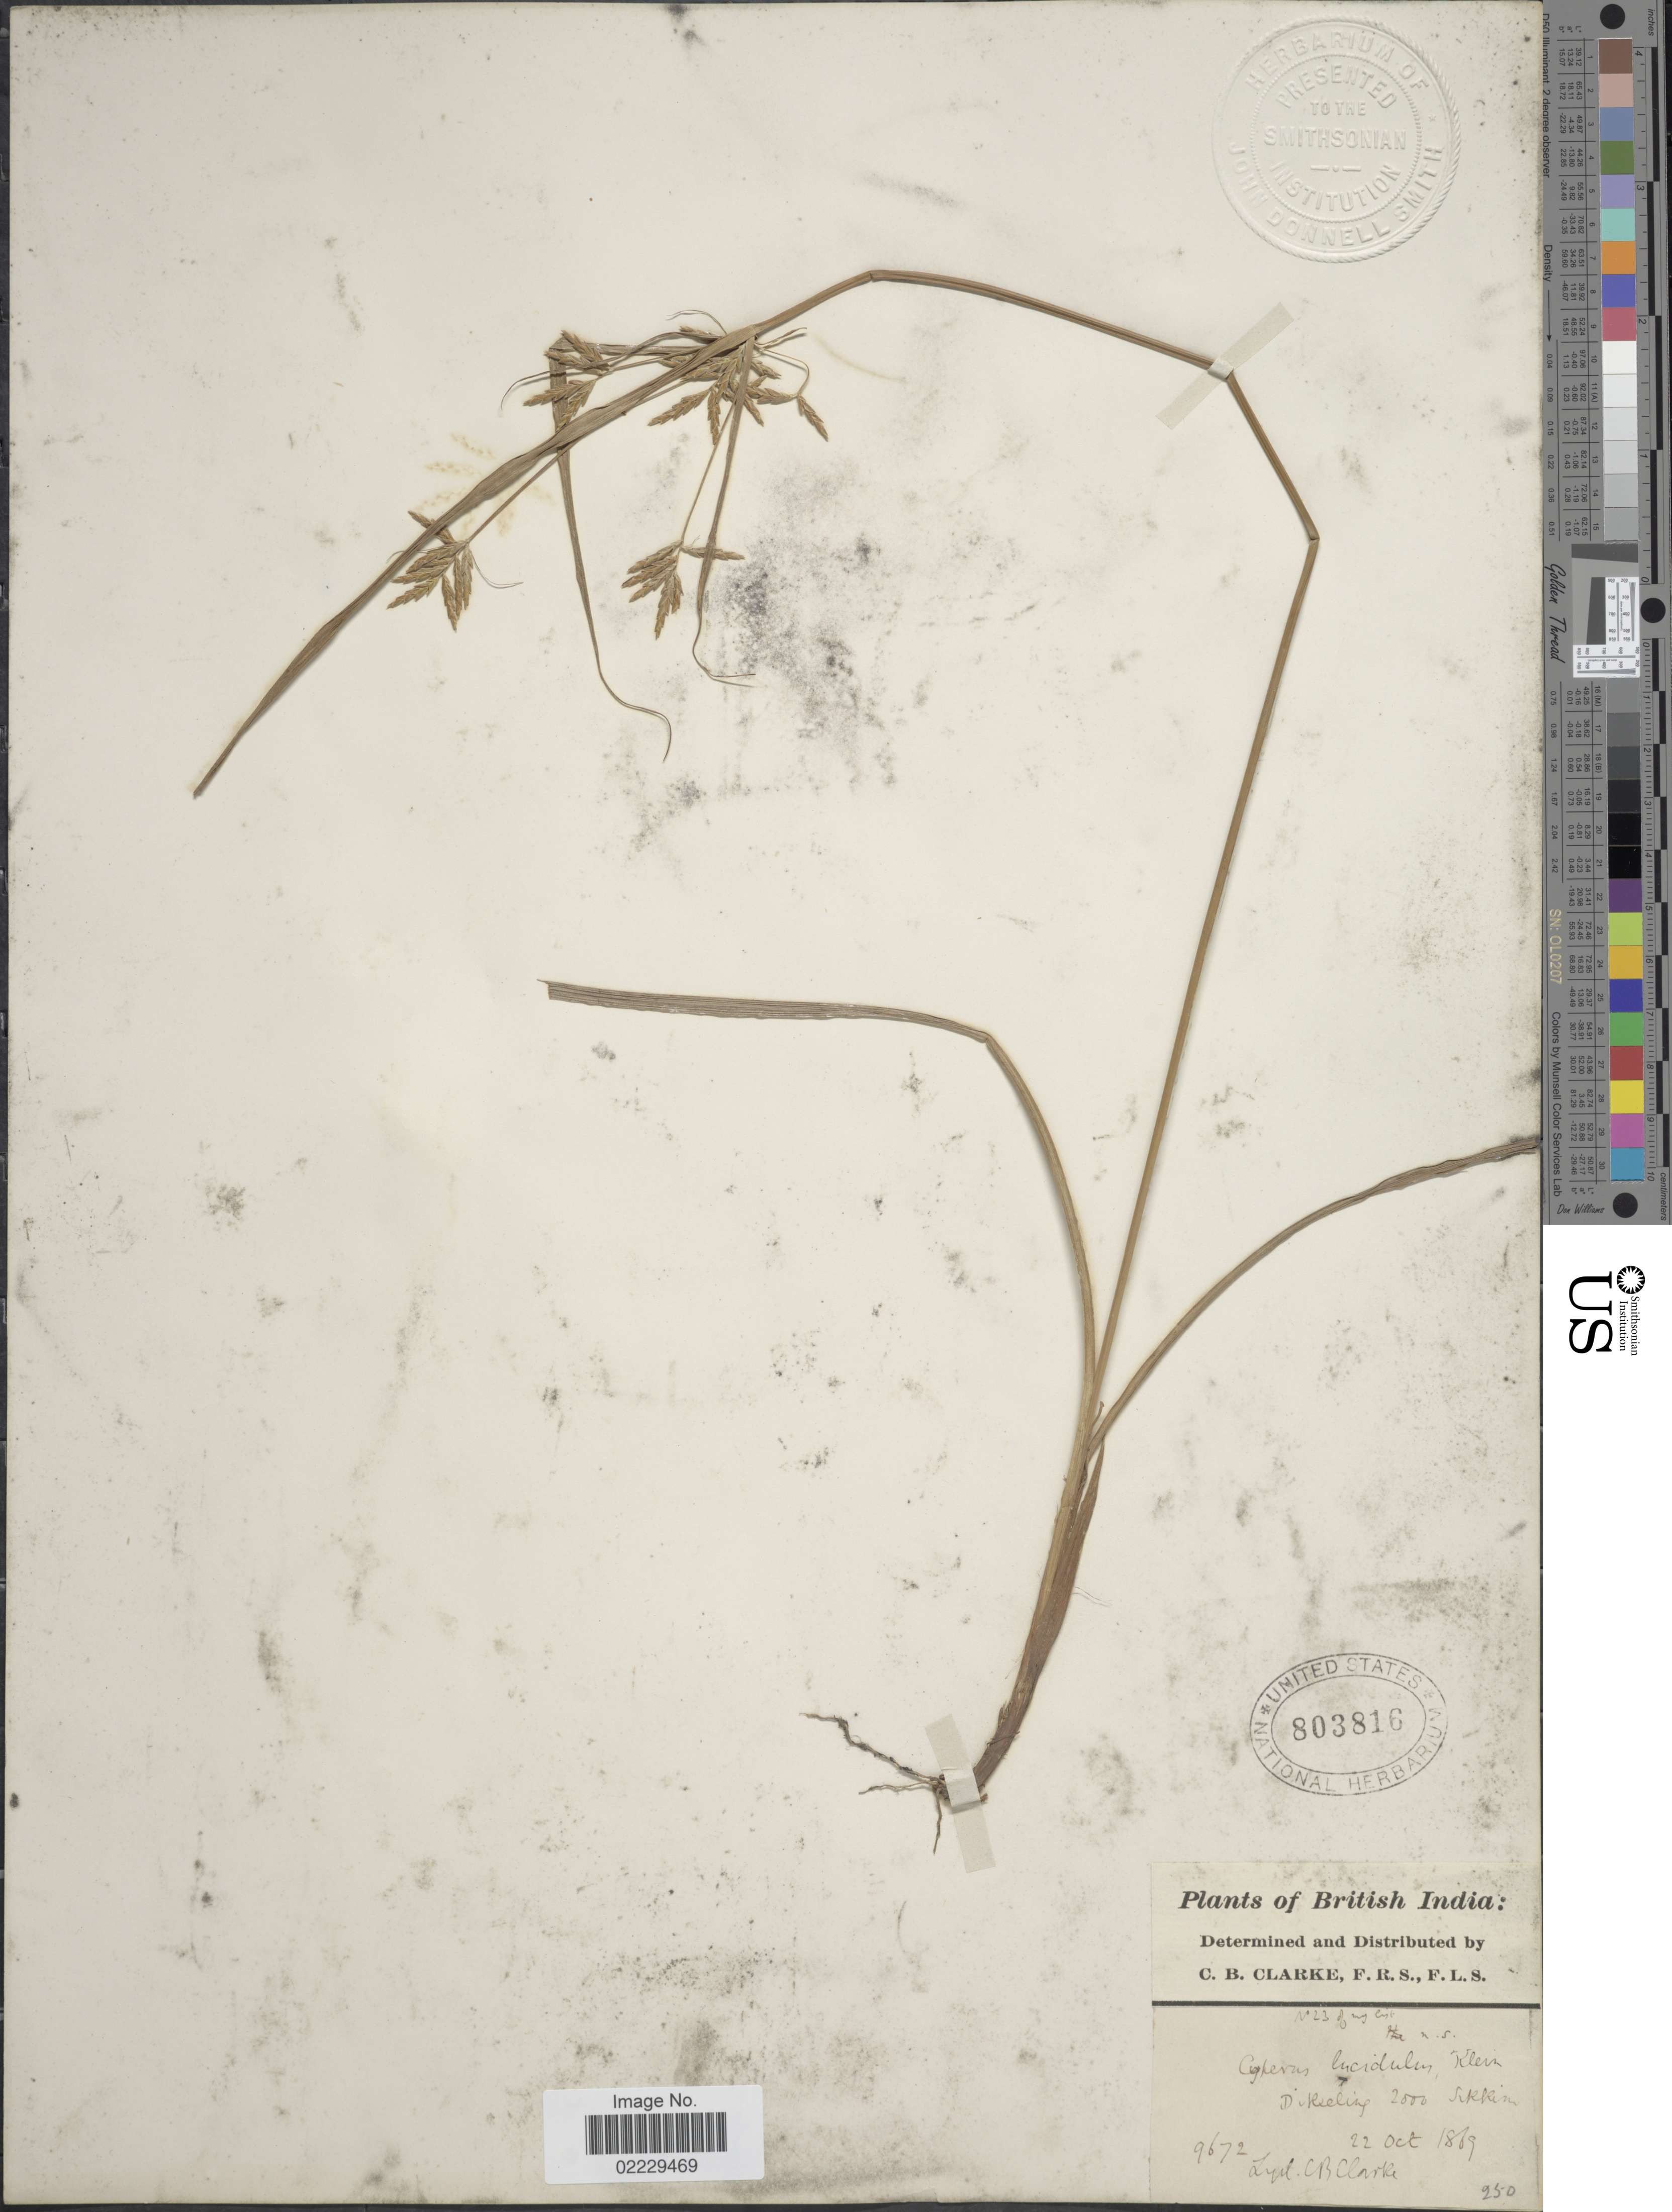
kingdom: Plantae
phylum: Tracheophyta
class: Liliopsida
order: Poales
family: Cyperaceae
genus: Cyperus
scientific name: Cyperus tenuiculmis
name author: Boeckeler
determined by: Strong, Mark T., (BOT), Smithsonian Institution - National Museum of Natural History (UNITED STATES)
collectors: C. B. Clarke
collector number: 250/9672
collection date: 1869-10-22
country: India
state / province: Sikkim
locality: British India, Dikeeling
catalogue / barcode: US 803816